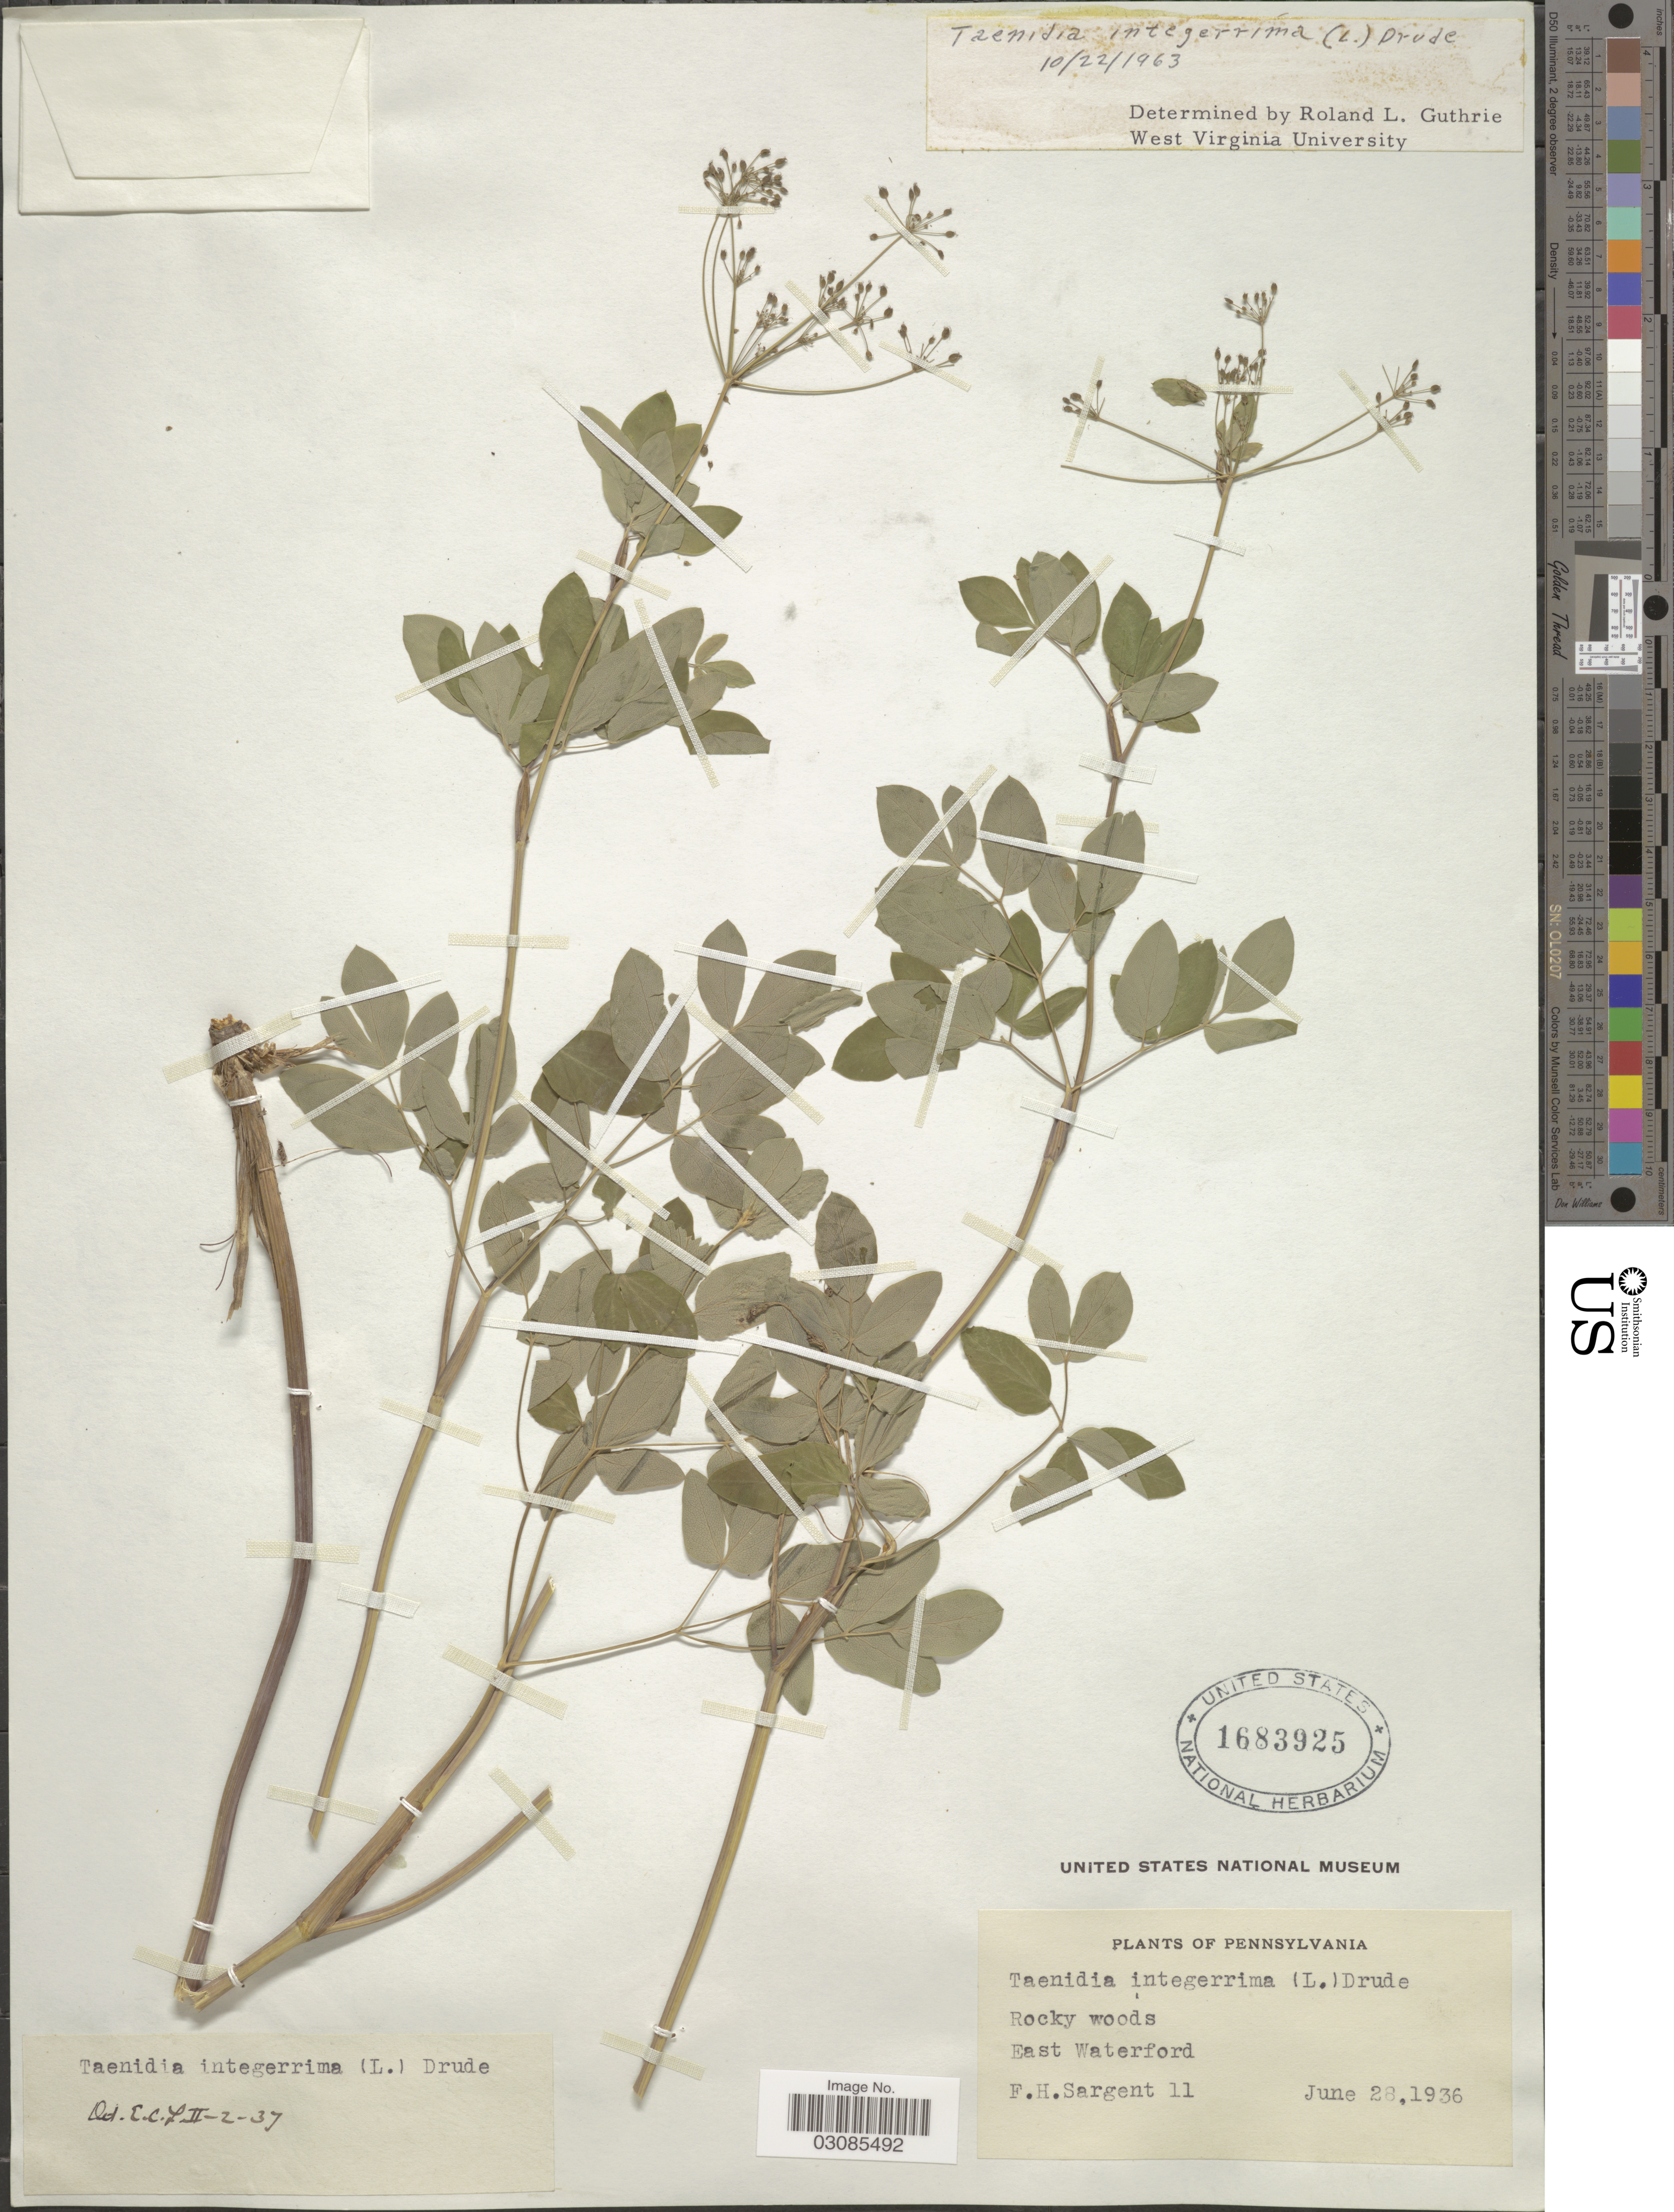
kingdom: Plantae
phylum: Tracheophyta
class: Magnoliopsida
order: Apiales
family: Apiaceae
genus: Taenidia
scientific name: Taenidia integerrima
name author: (L.) Drude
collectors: F. H. Sargent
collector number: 11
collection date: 1936-06-28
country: United States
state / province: Pennsylvania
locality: East Waterford.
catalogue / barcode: US 1683925